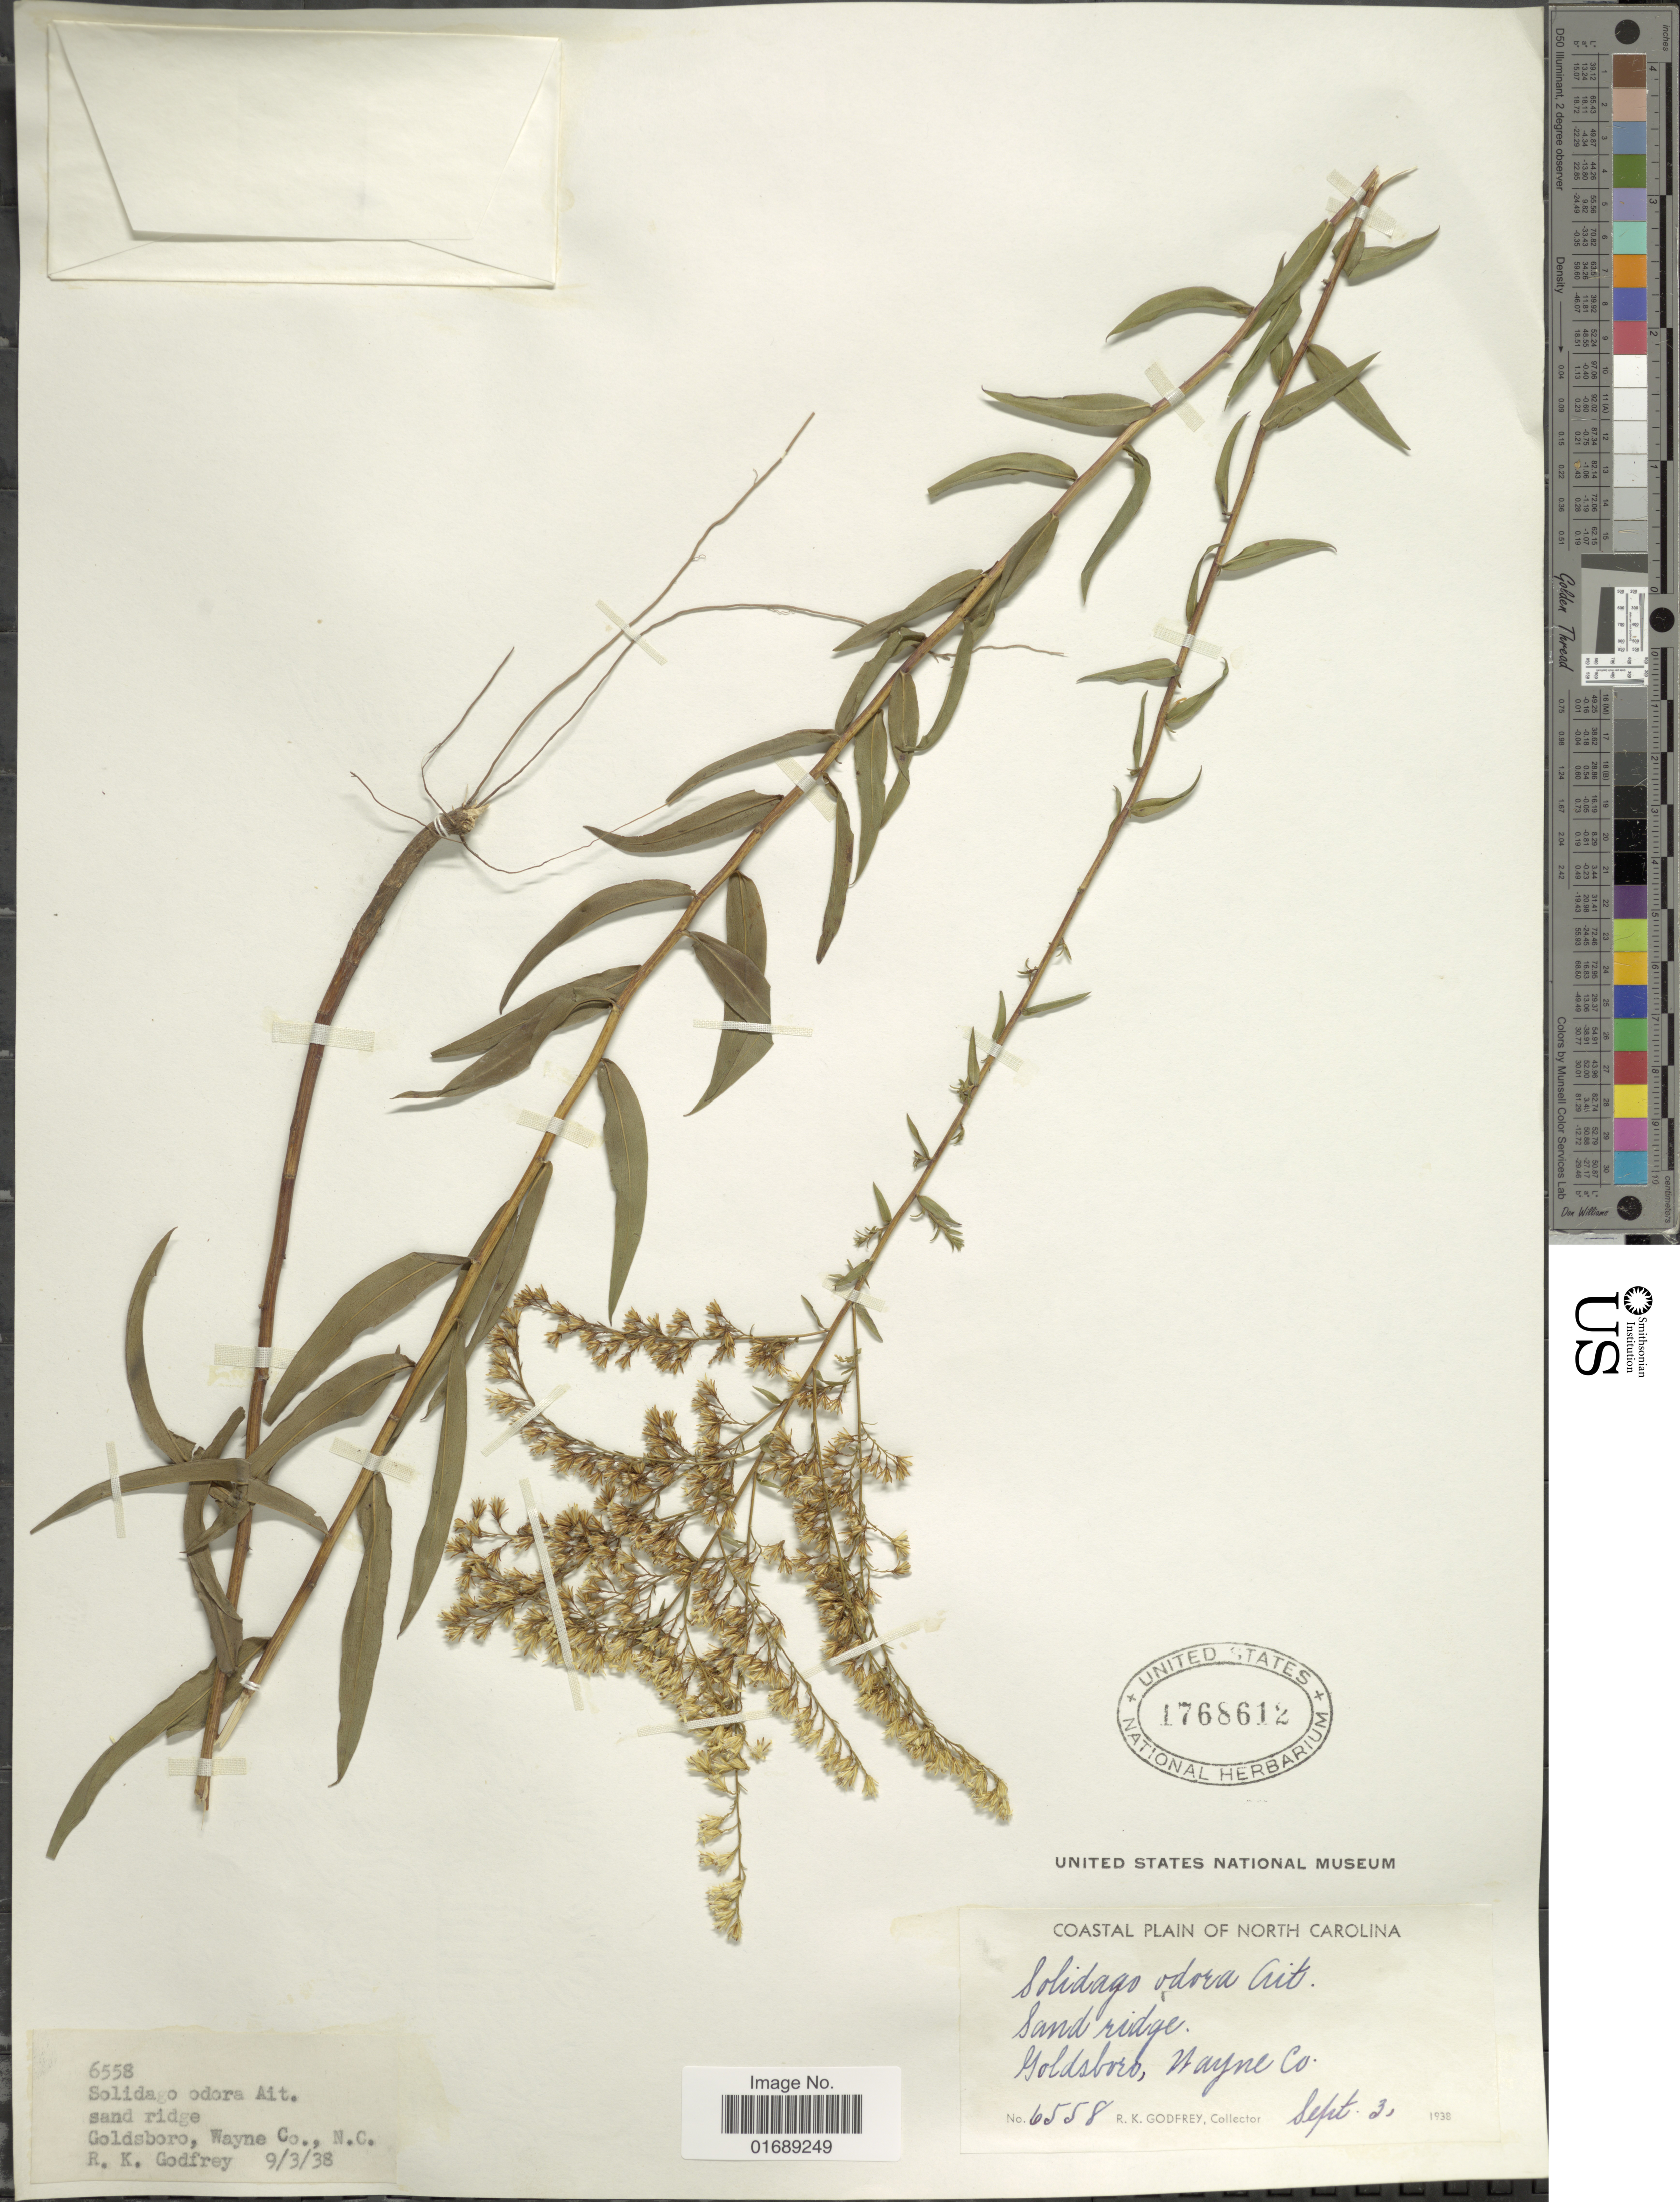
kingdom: Plantae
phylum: Tracheophyta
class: Magnoliopsida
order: Asterales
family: Asteraceae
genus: Solidago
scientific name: Solidago odora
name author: Aiton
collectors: R. K. Godfrey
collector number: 6558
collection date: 1938-09-03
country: United States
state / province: North Carolina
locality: Goldsboro, Wayne Co., N.C.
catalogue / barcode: US 1768612